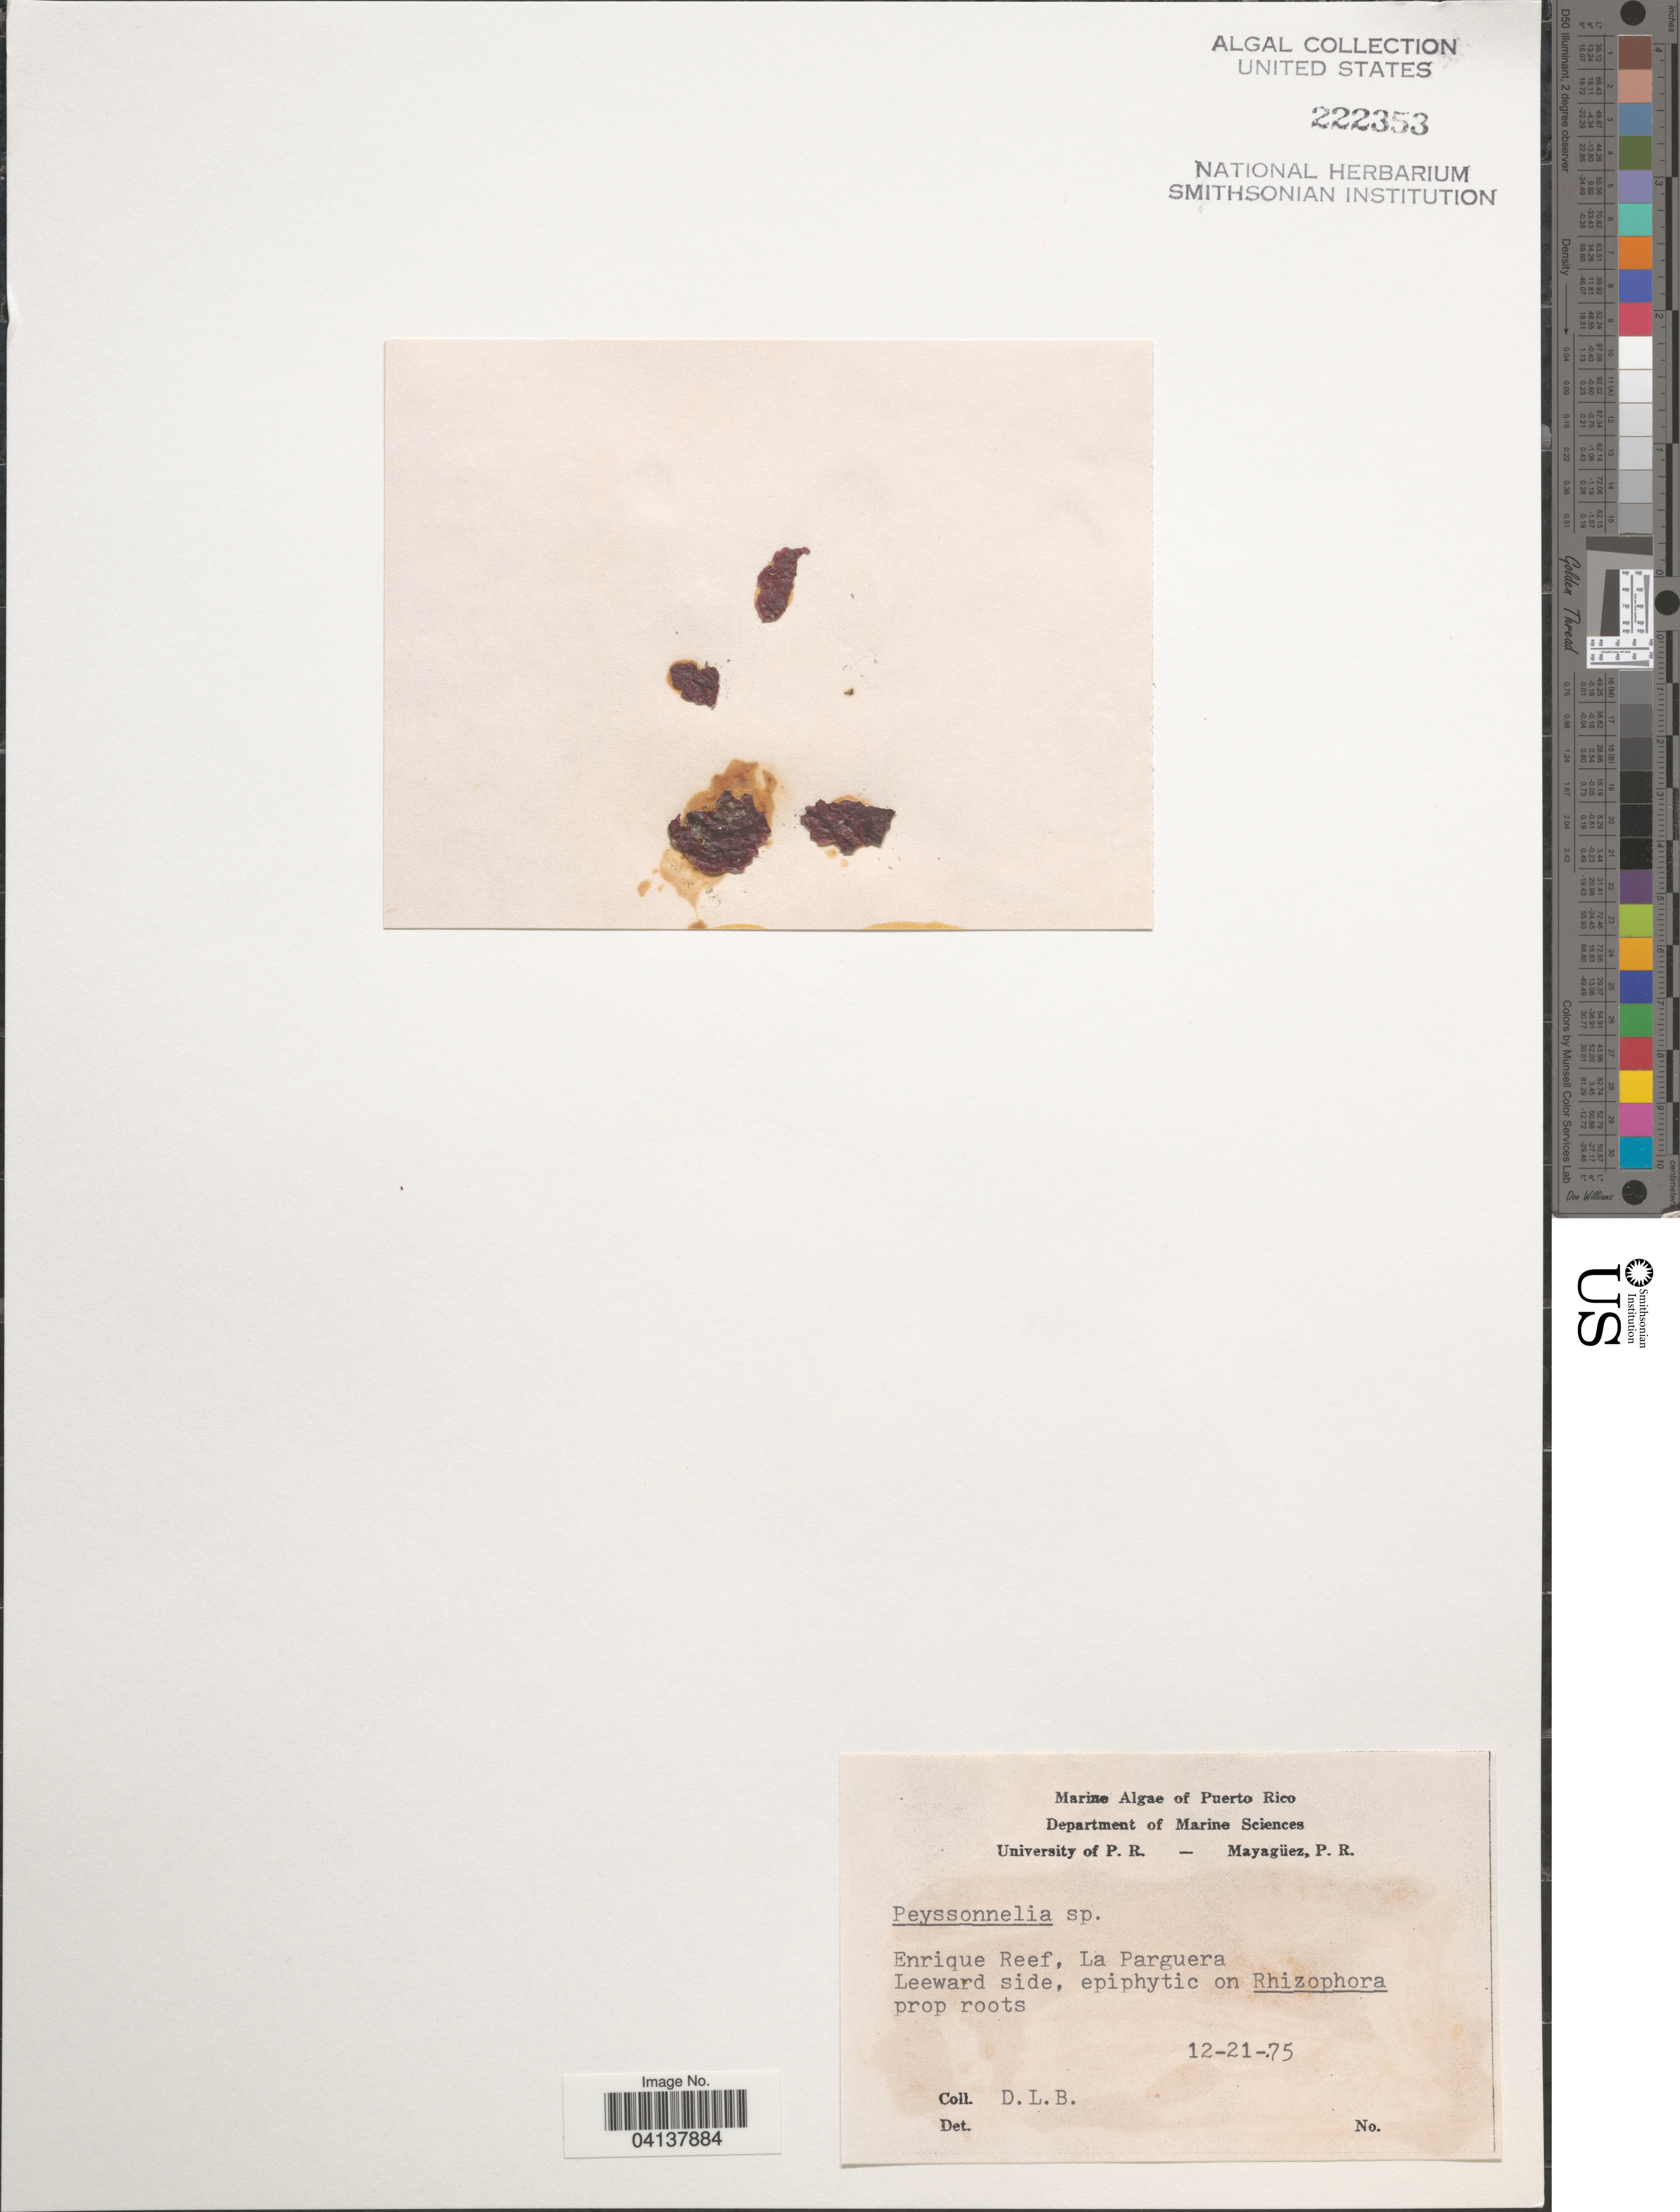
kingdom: Plantae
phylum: Rhodophyta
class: Florideophyceae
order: Peyssonneliales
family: Peyssonneliaceae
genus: Peyssonnelia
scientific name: Peyssonnelia sp.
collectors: D. L. B.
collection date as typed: Transcribed d/m/y: 21/12/75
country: Puerto Rico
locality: Enrique Reef, La Parguera. Leeward side.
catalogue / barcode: US 222353